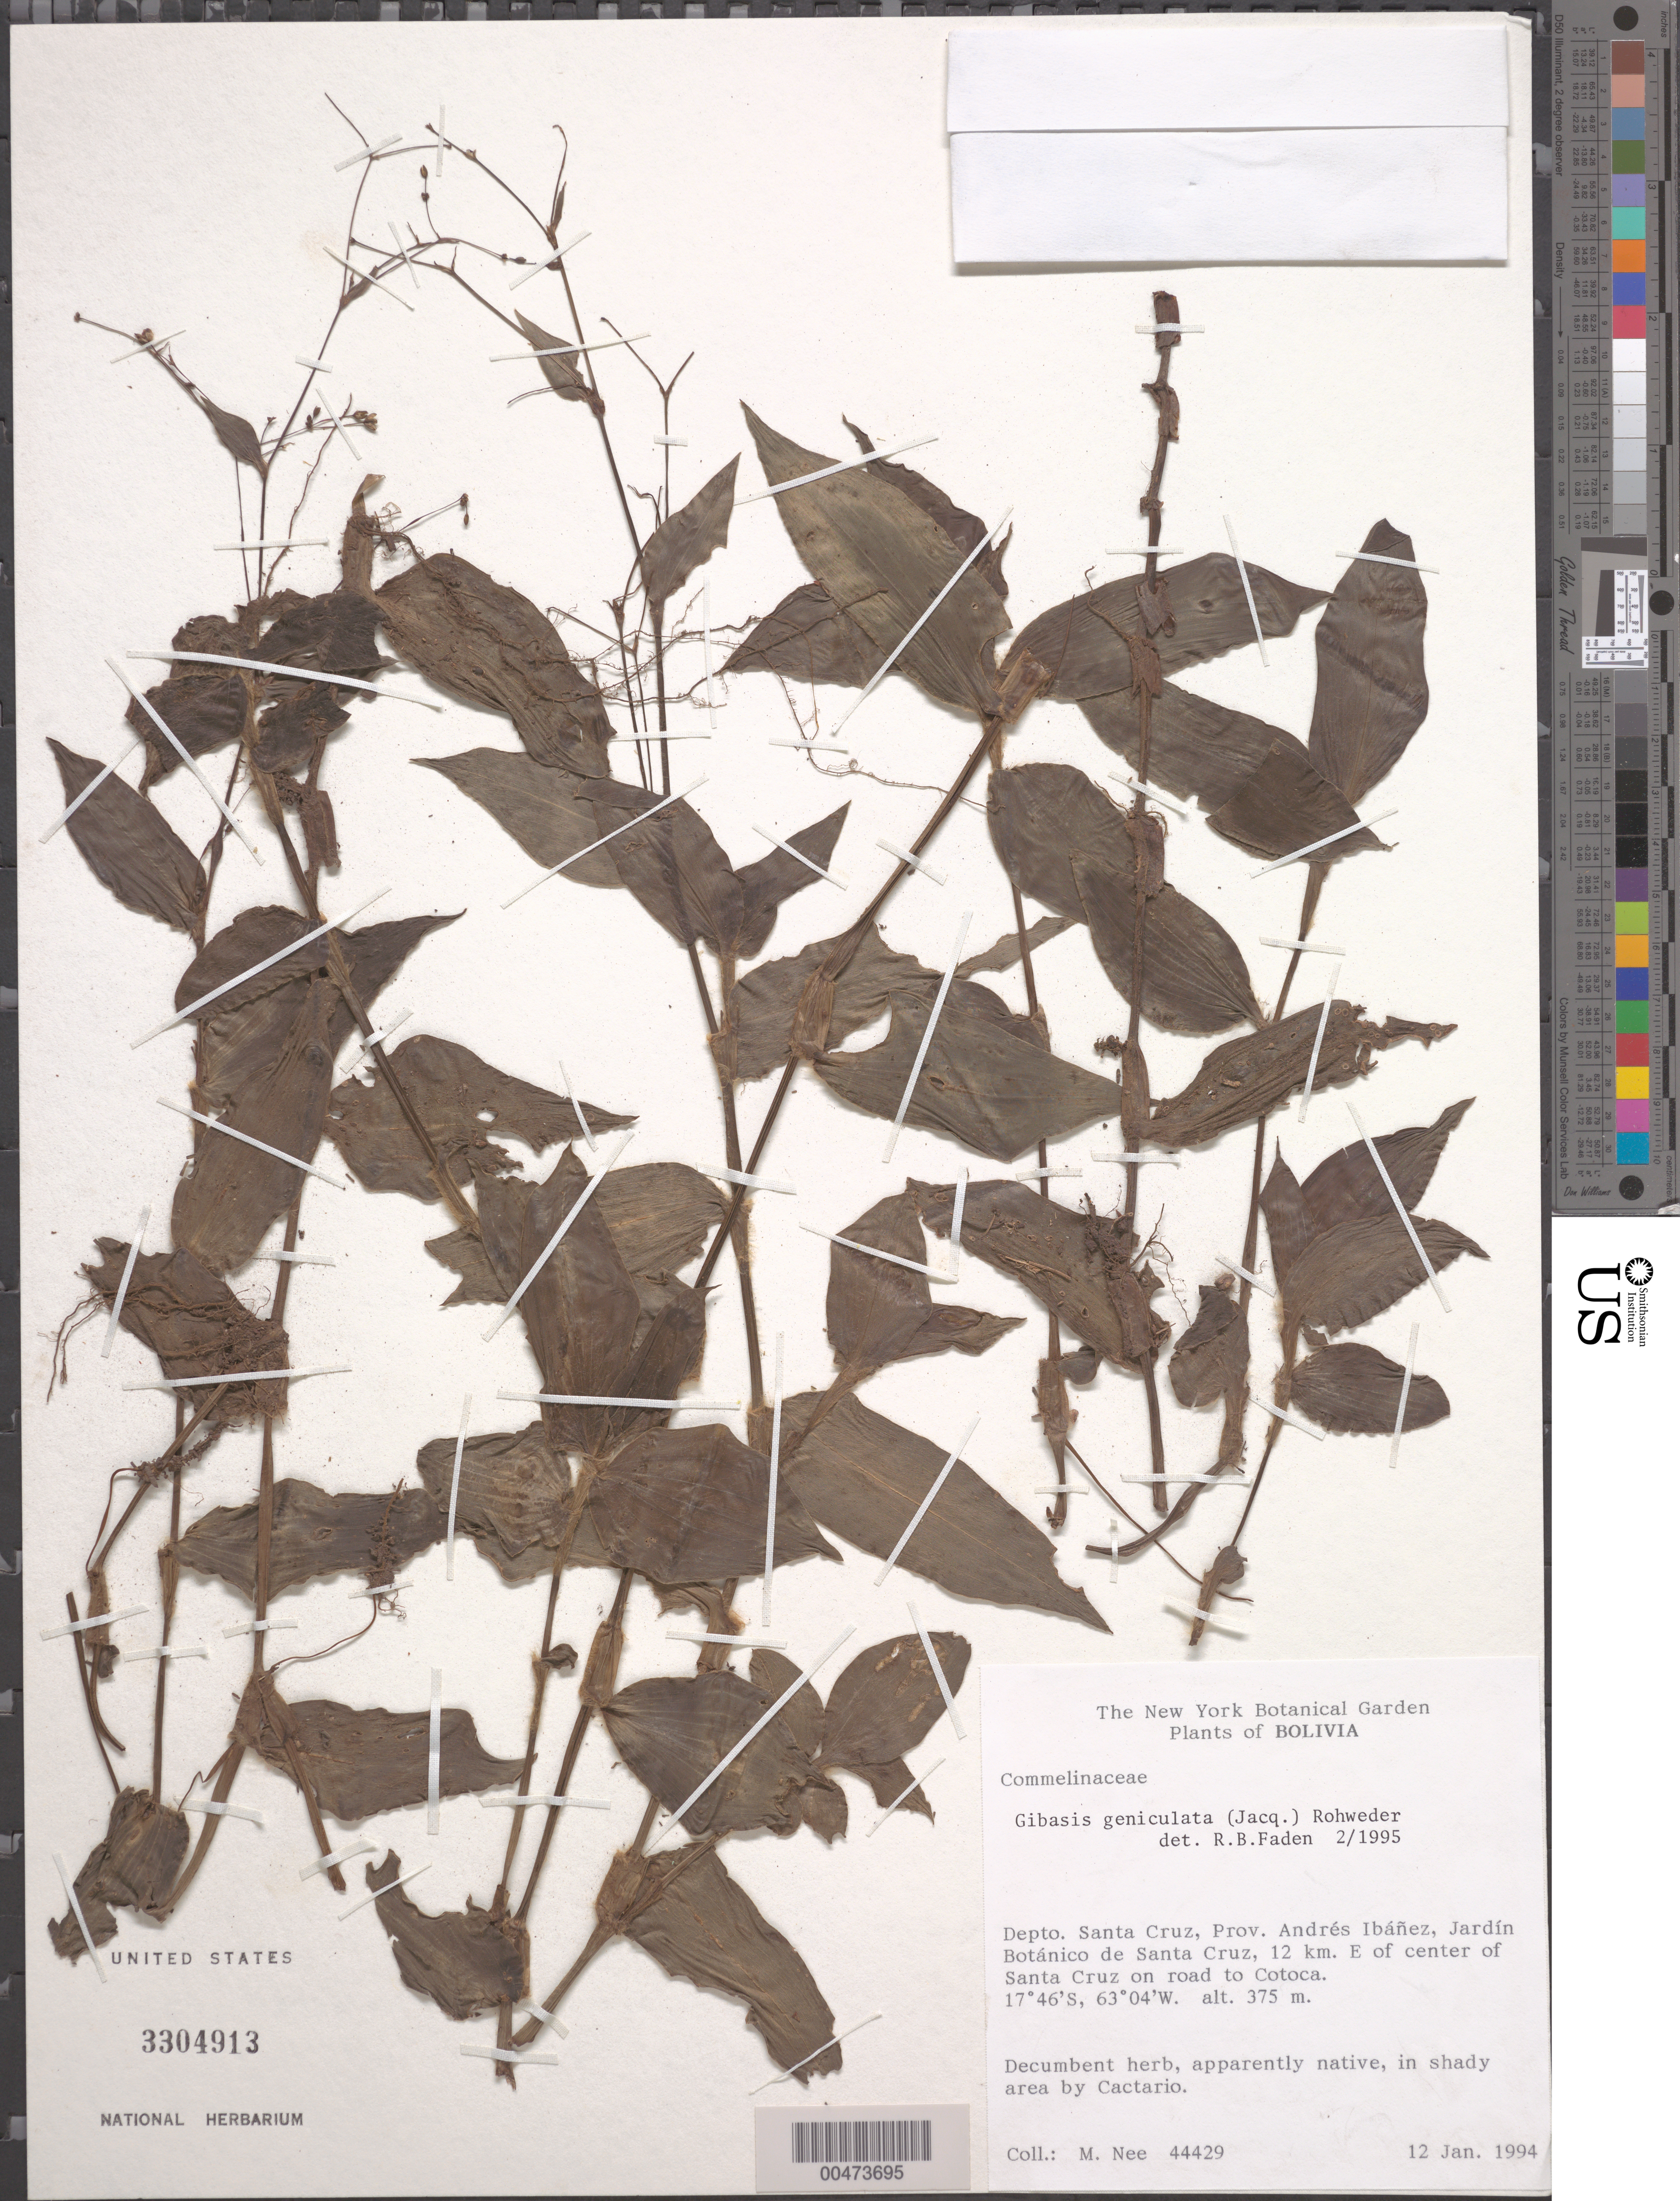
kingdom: Plantae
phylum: Tracheophyta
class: Liliopsida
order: Commelinales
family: Commelinaceae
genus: Gibasis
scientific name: Gibasis geniculata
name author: (Jacq.) Rohweder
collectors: M. Nee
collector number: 44429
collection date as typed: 12 Jan 1994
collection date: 1994-01-12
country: Bolivia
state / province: Santa Cruz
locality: Andres Ibanez, Jardin Botanico de Santa Cruz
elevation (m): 375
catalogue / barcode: US 3304913